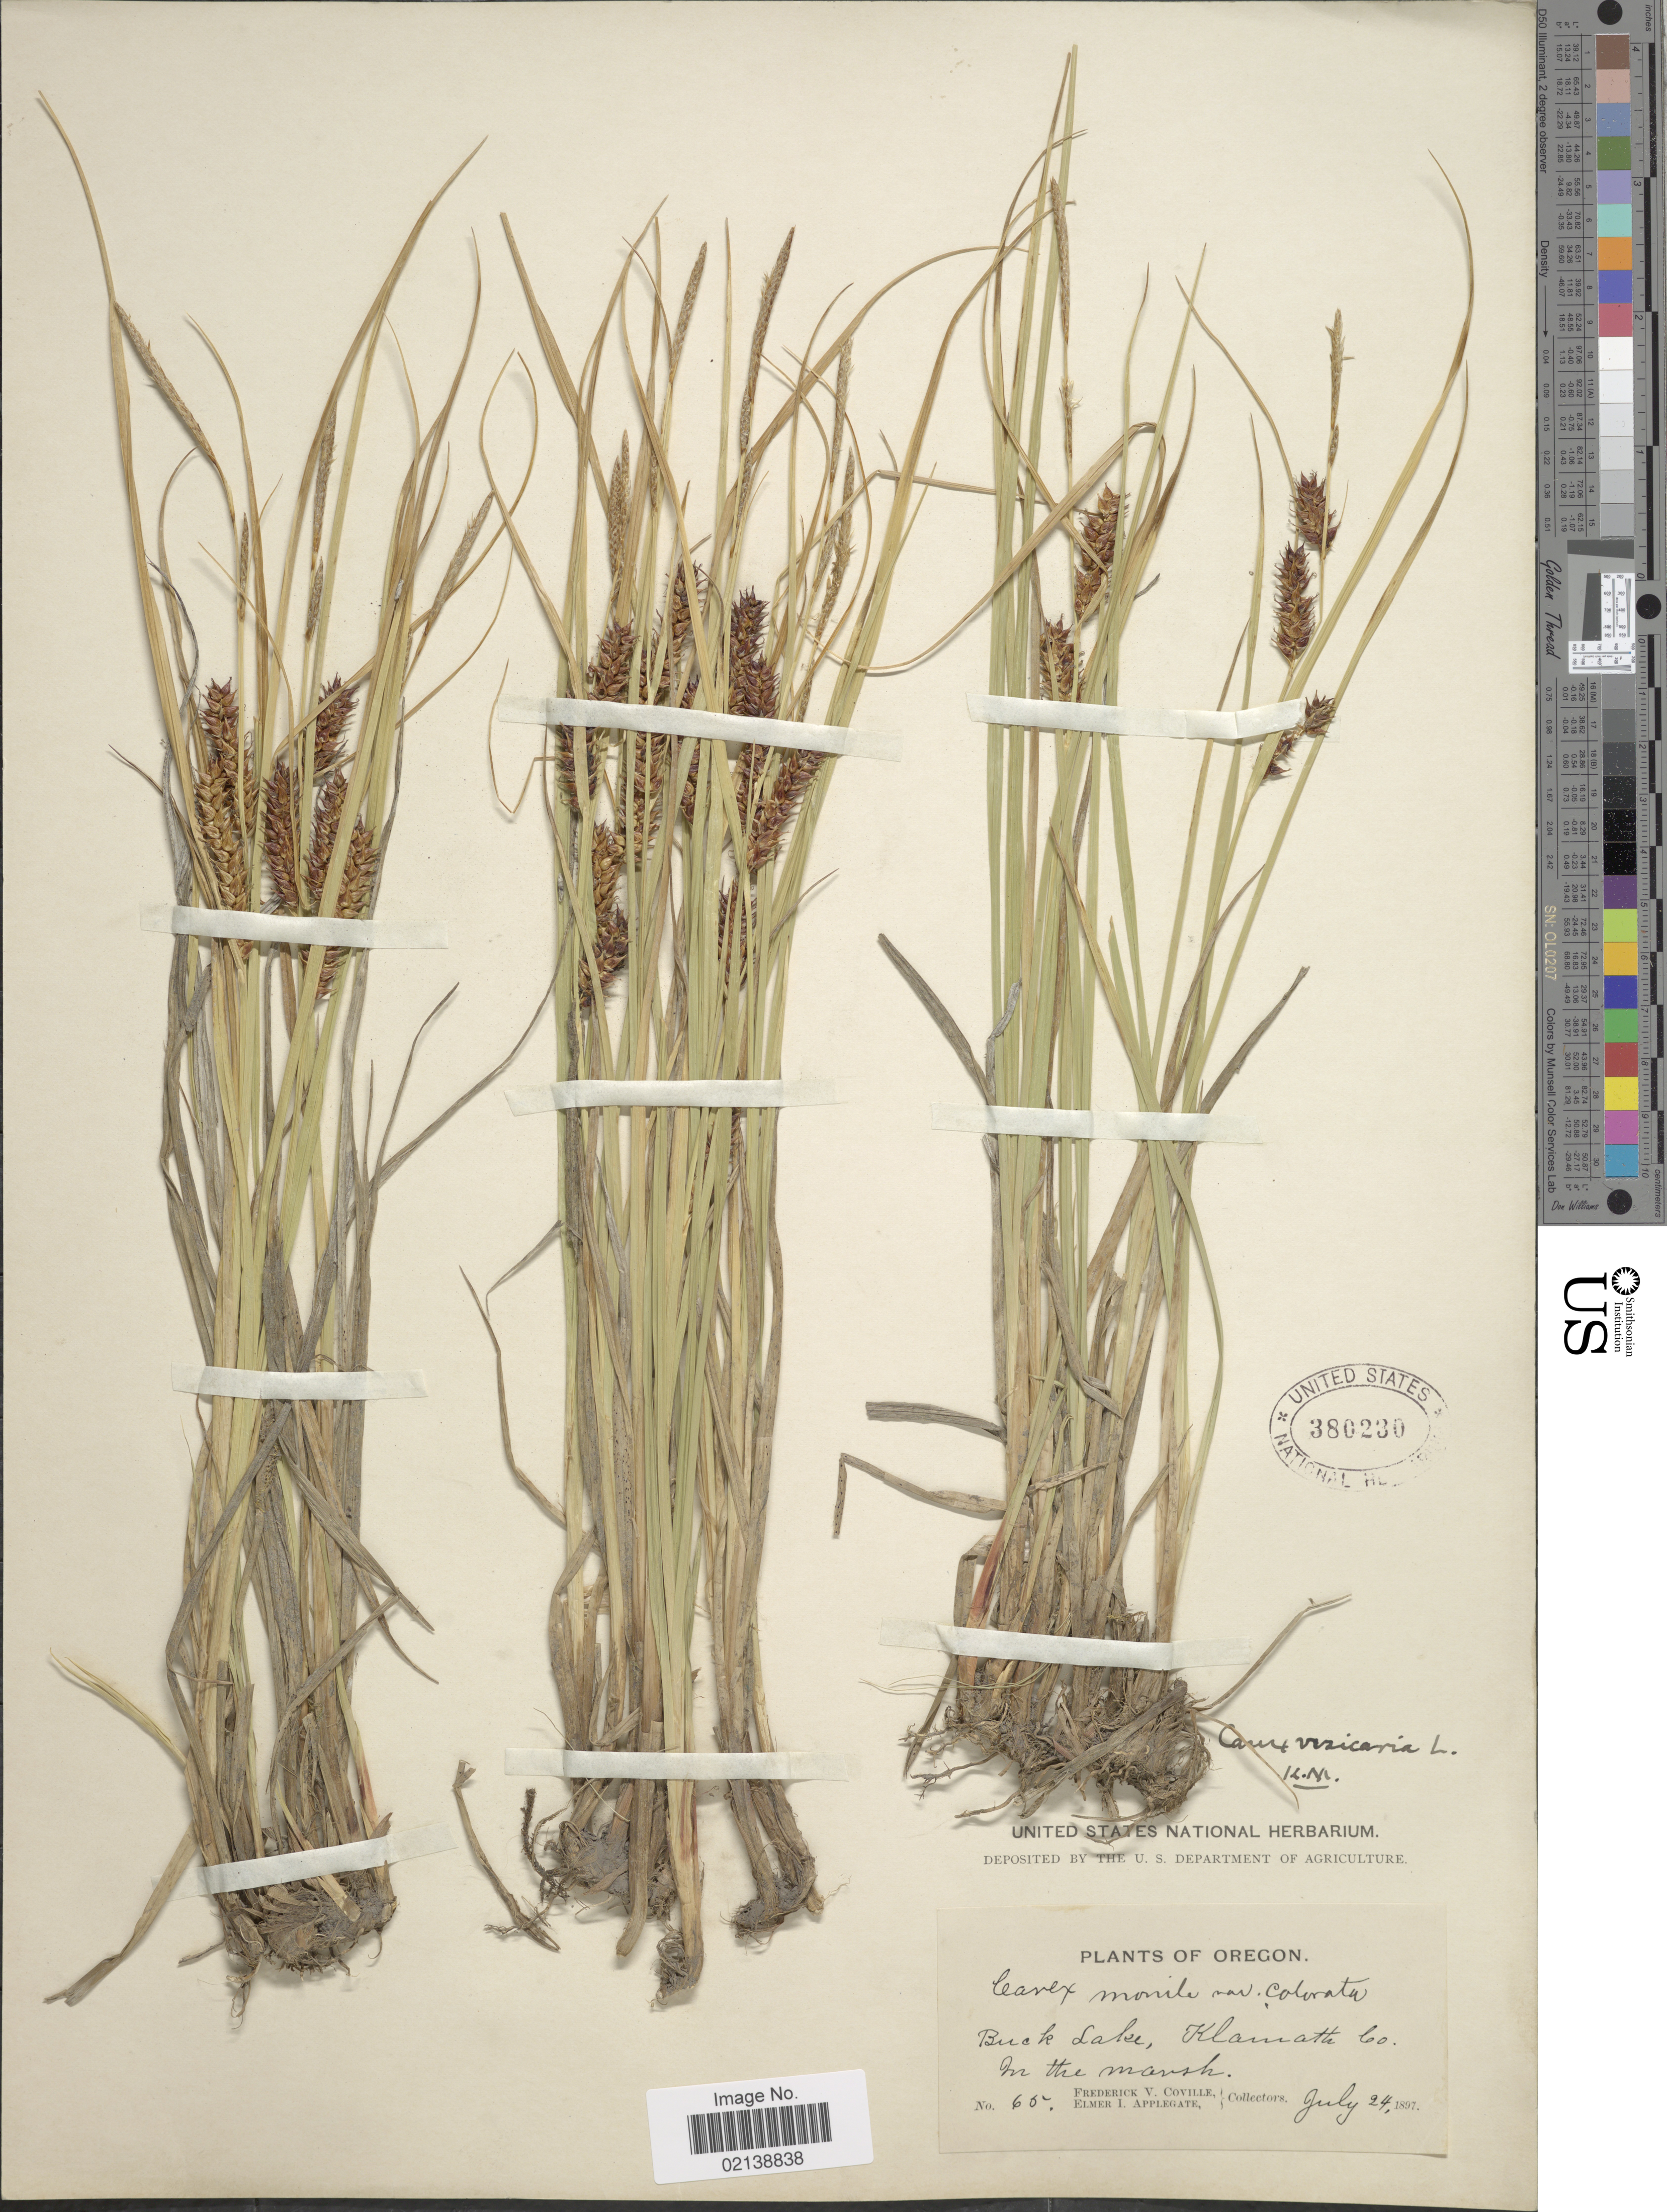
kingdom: Plantae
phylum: Tracheophyta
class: Liliopsida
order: Poales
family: Cyperaceae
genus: Carex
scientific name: Carex vesicaria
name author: L.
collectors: F. V. Coville & E. I. Applegate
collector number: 65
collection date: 1897-07-24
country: United States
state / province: Oregon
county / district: Klamath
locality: Buck Lake, Klamath Co.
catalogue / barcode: US 380230